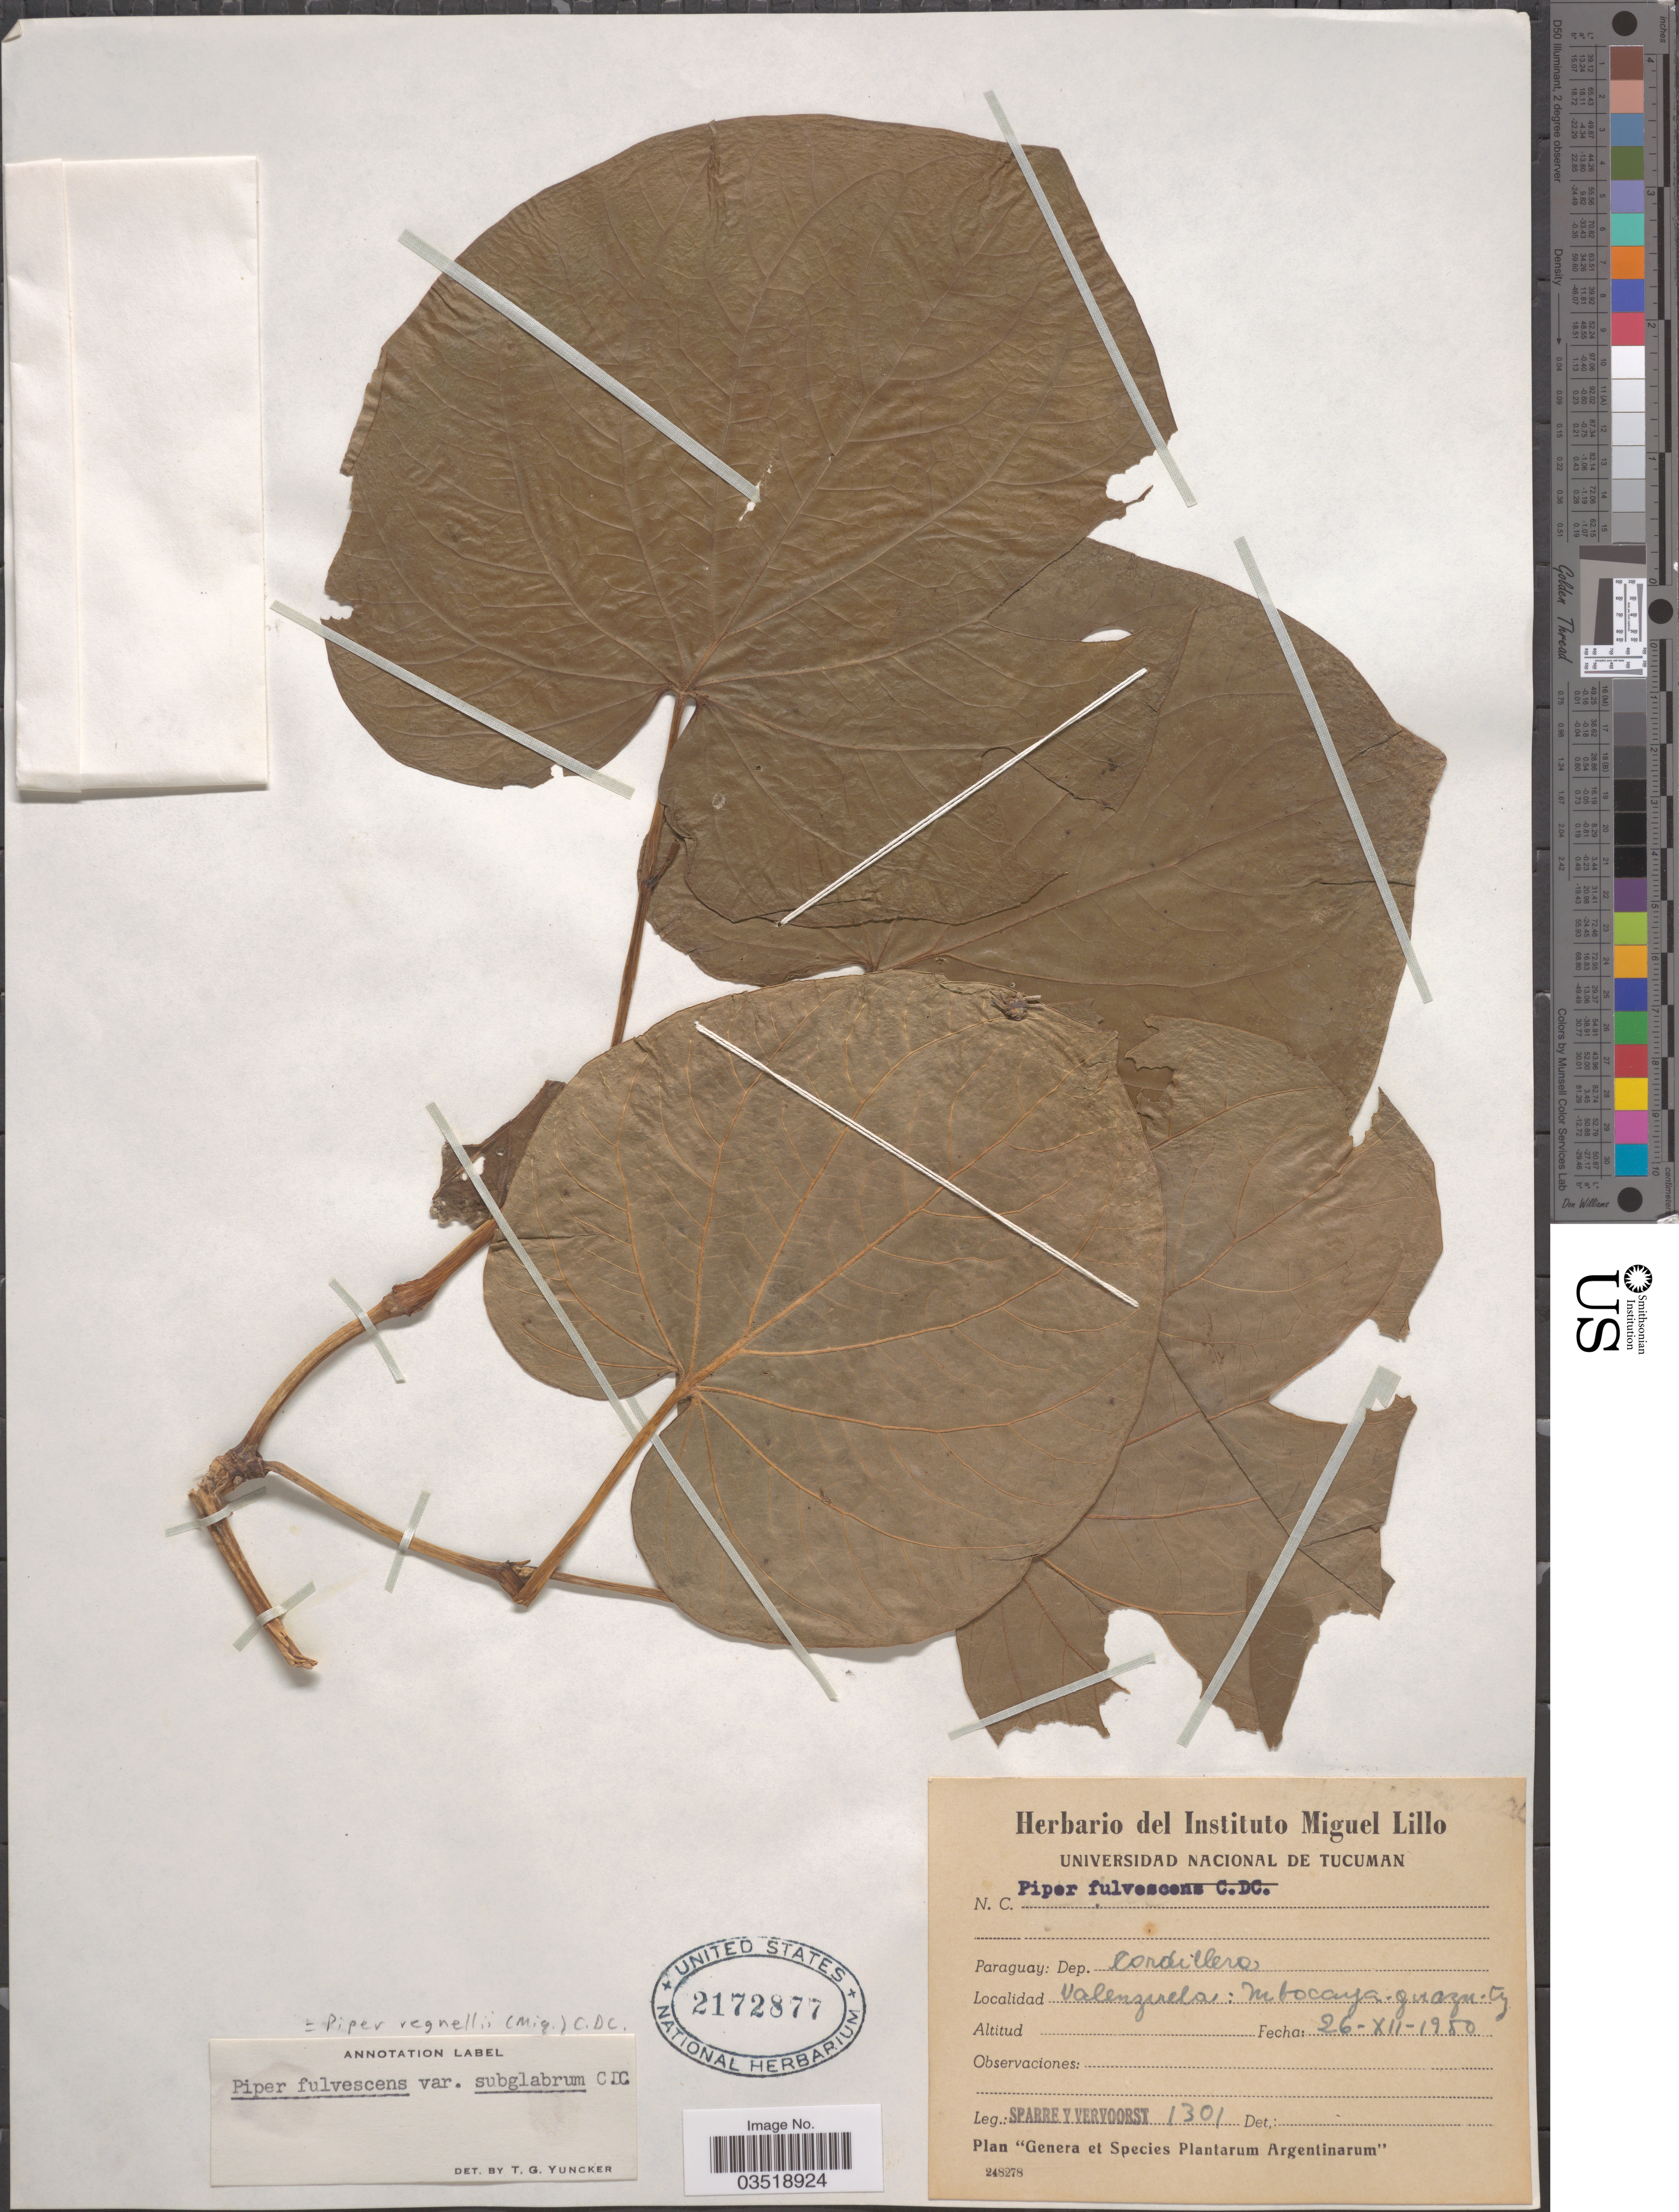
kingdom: Plantae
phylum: Tracheophyta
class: Magnoliopsida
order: Piperales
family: Piperaceae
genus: Piper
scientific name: Piper regnellii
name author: (Miq.) C. DC.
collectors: Sparre & Vervoorst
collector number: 1301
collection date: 1950-12-26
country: Paraguay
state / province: Cordillera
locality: Dep. Cordillera. Valenzuela.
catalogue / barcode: US 2172877